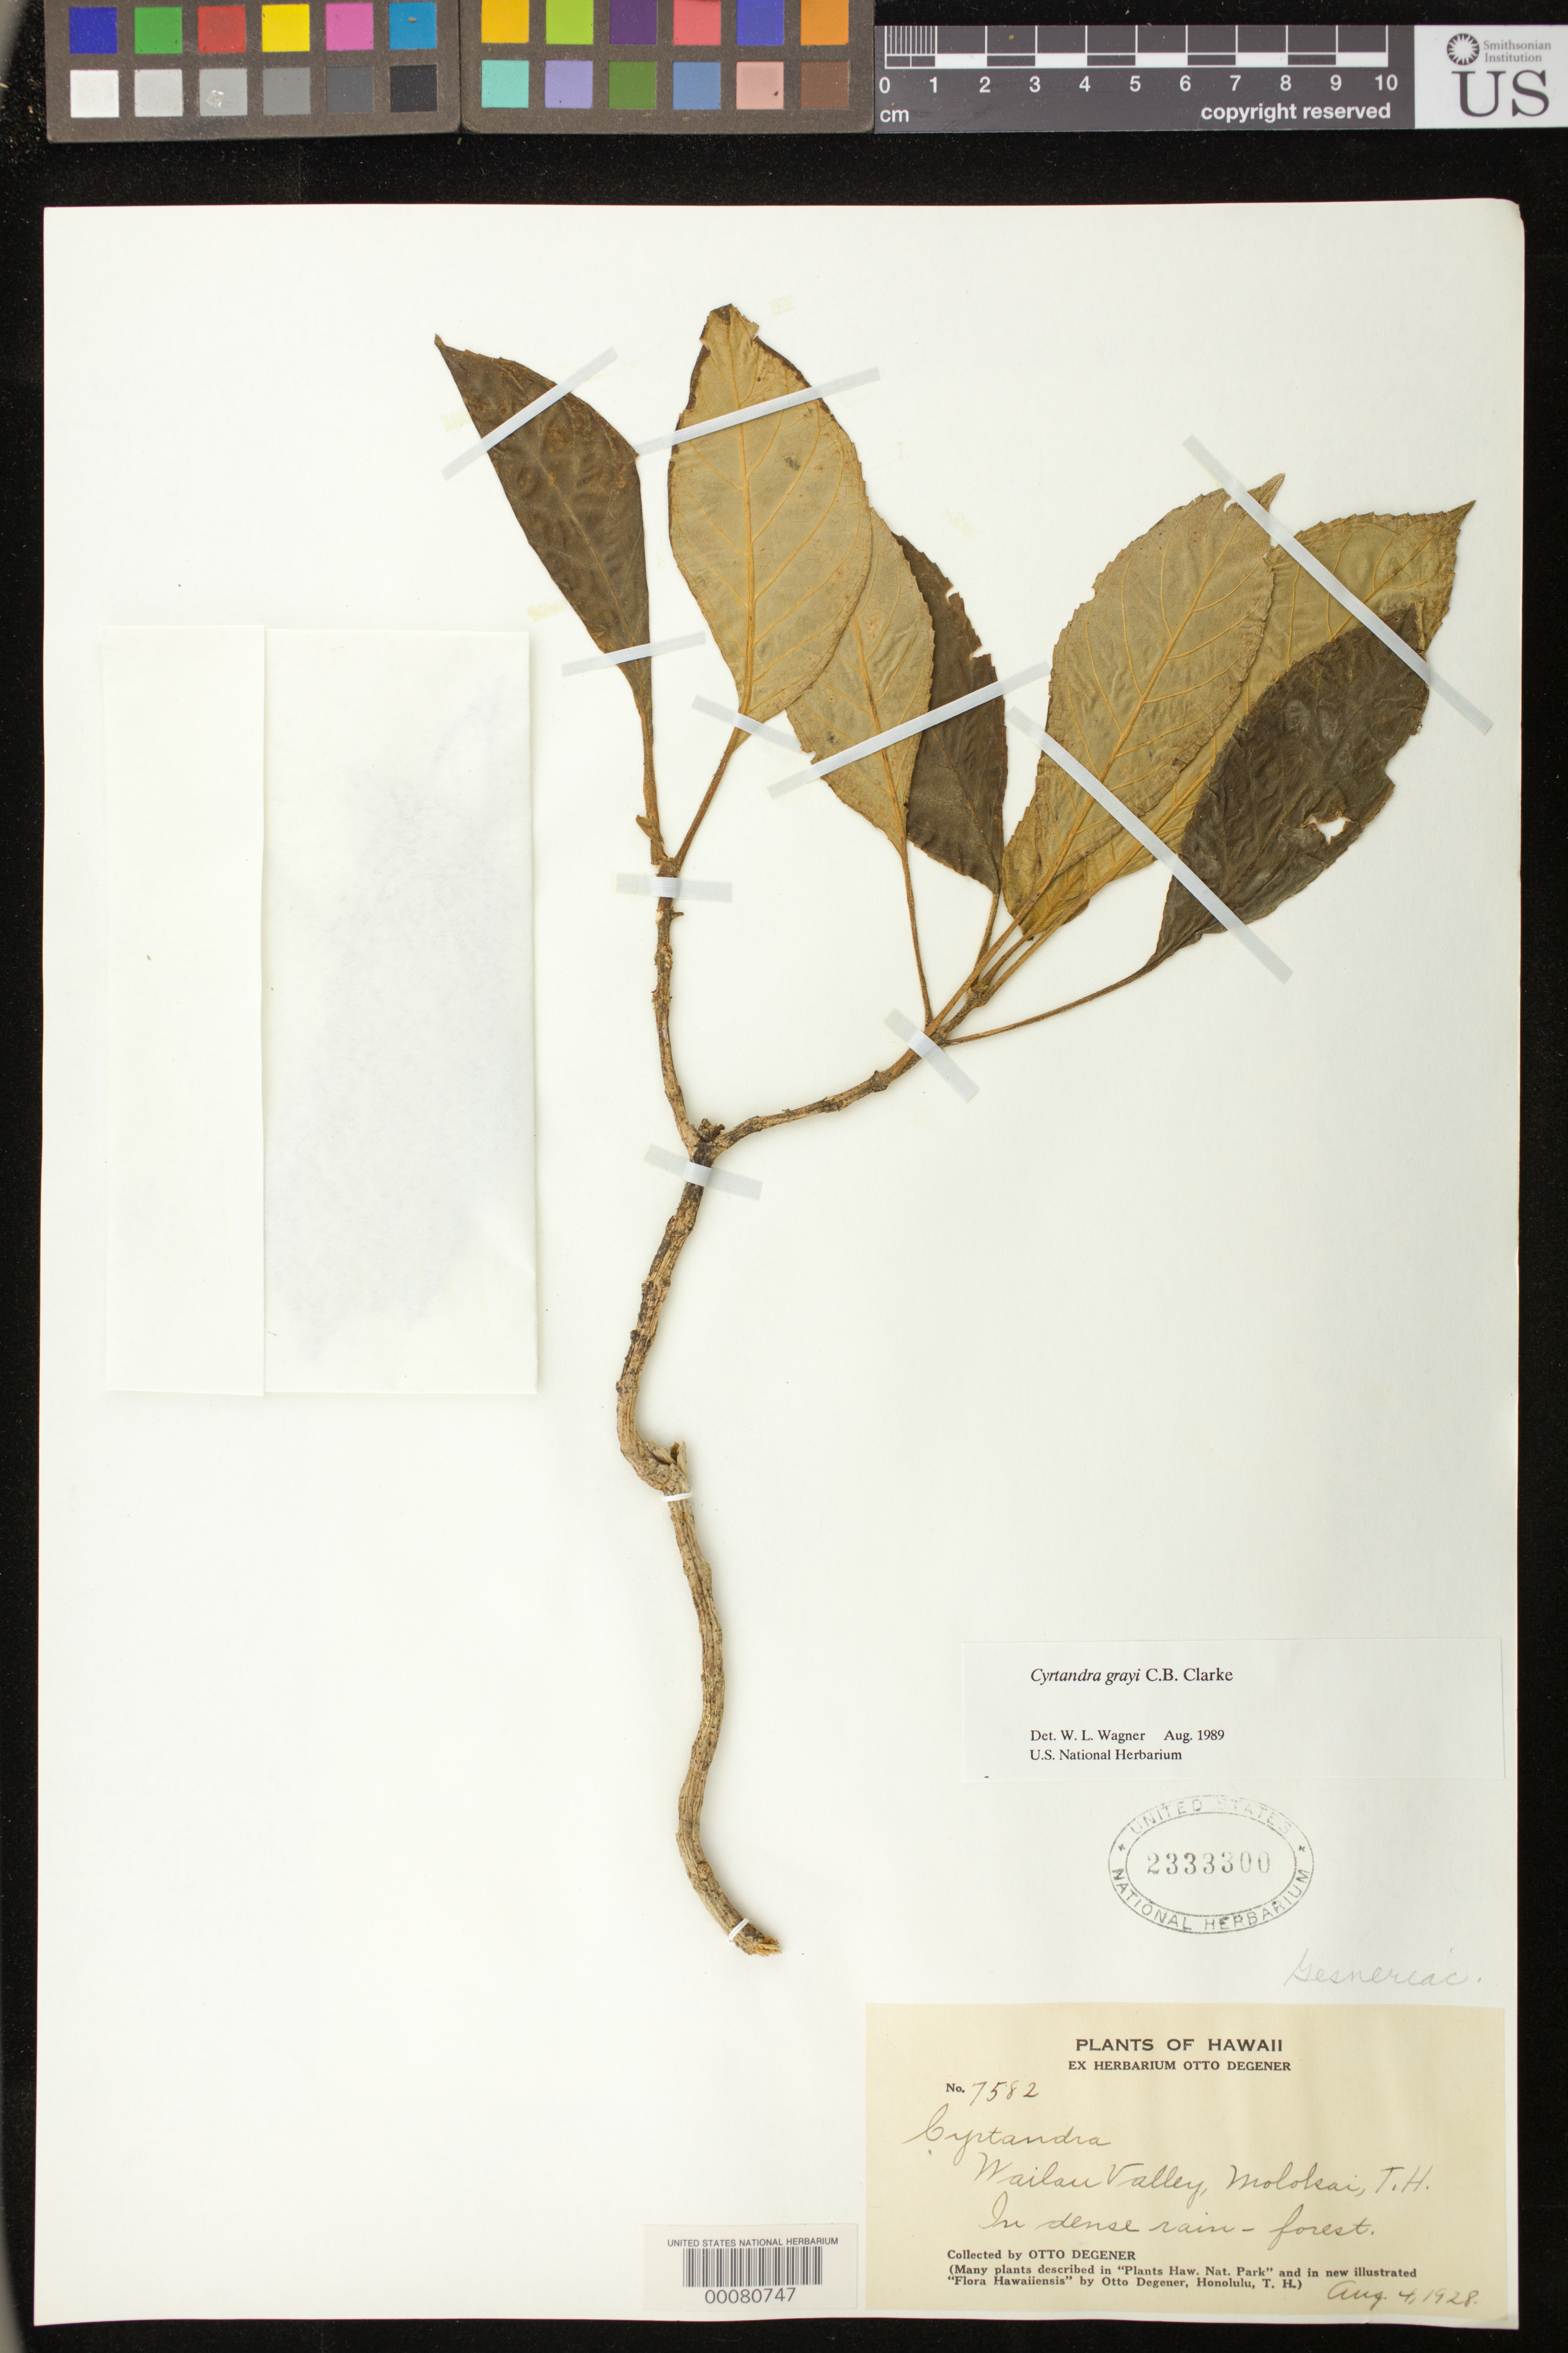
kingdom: Plantae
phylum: Tracheophyta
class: Magnoliopsida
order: Lamiales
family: Gesneriaceae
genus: Cyrtandra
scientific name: Cyrtandra grayi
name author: C.B. Clarke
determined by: Wagner, W. L., (BOT), Smithsonian Institution - National Museum of Natural History (UNITED STATES)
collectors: O. Degener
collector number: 7582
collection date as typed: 04 Aug 1928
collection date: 1928-08-04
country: United States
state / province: Hawaii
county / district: Maui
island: Moloka'i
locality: Wailau valley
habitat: In dense rain-forest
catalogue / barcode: US 2333300